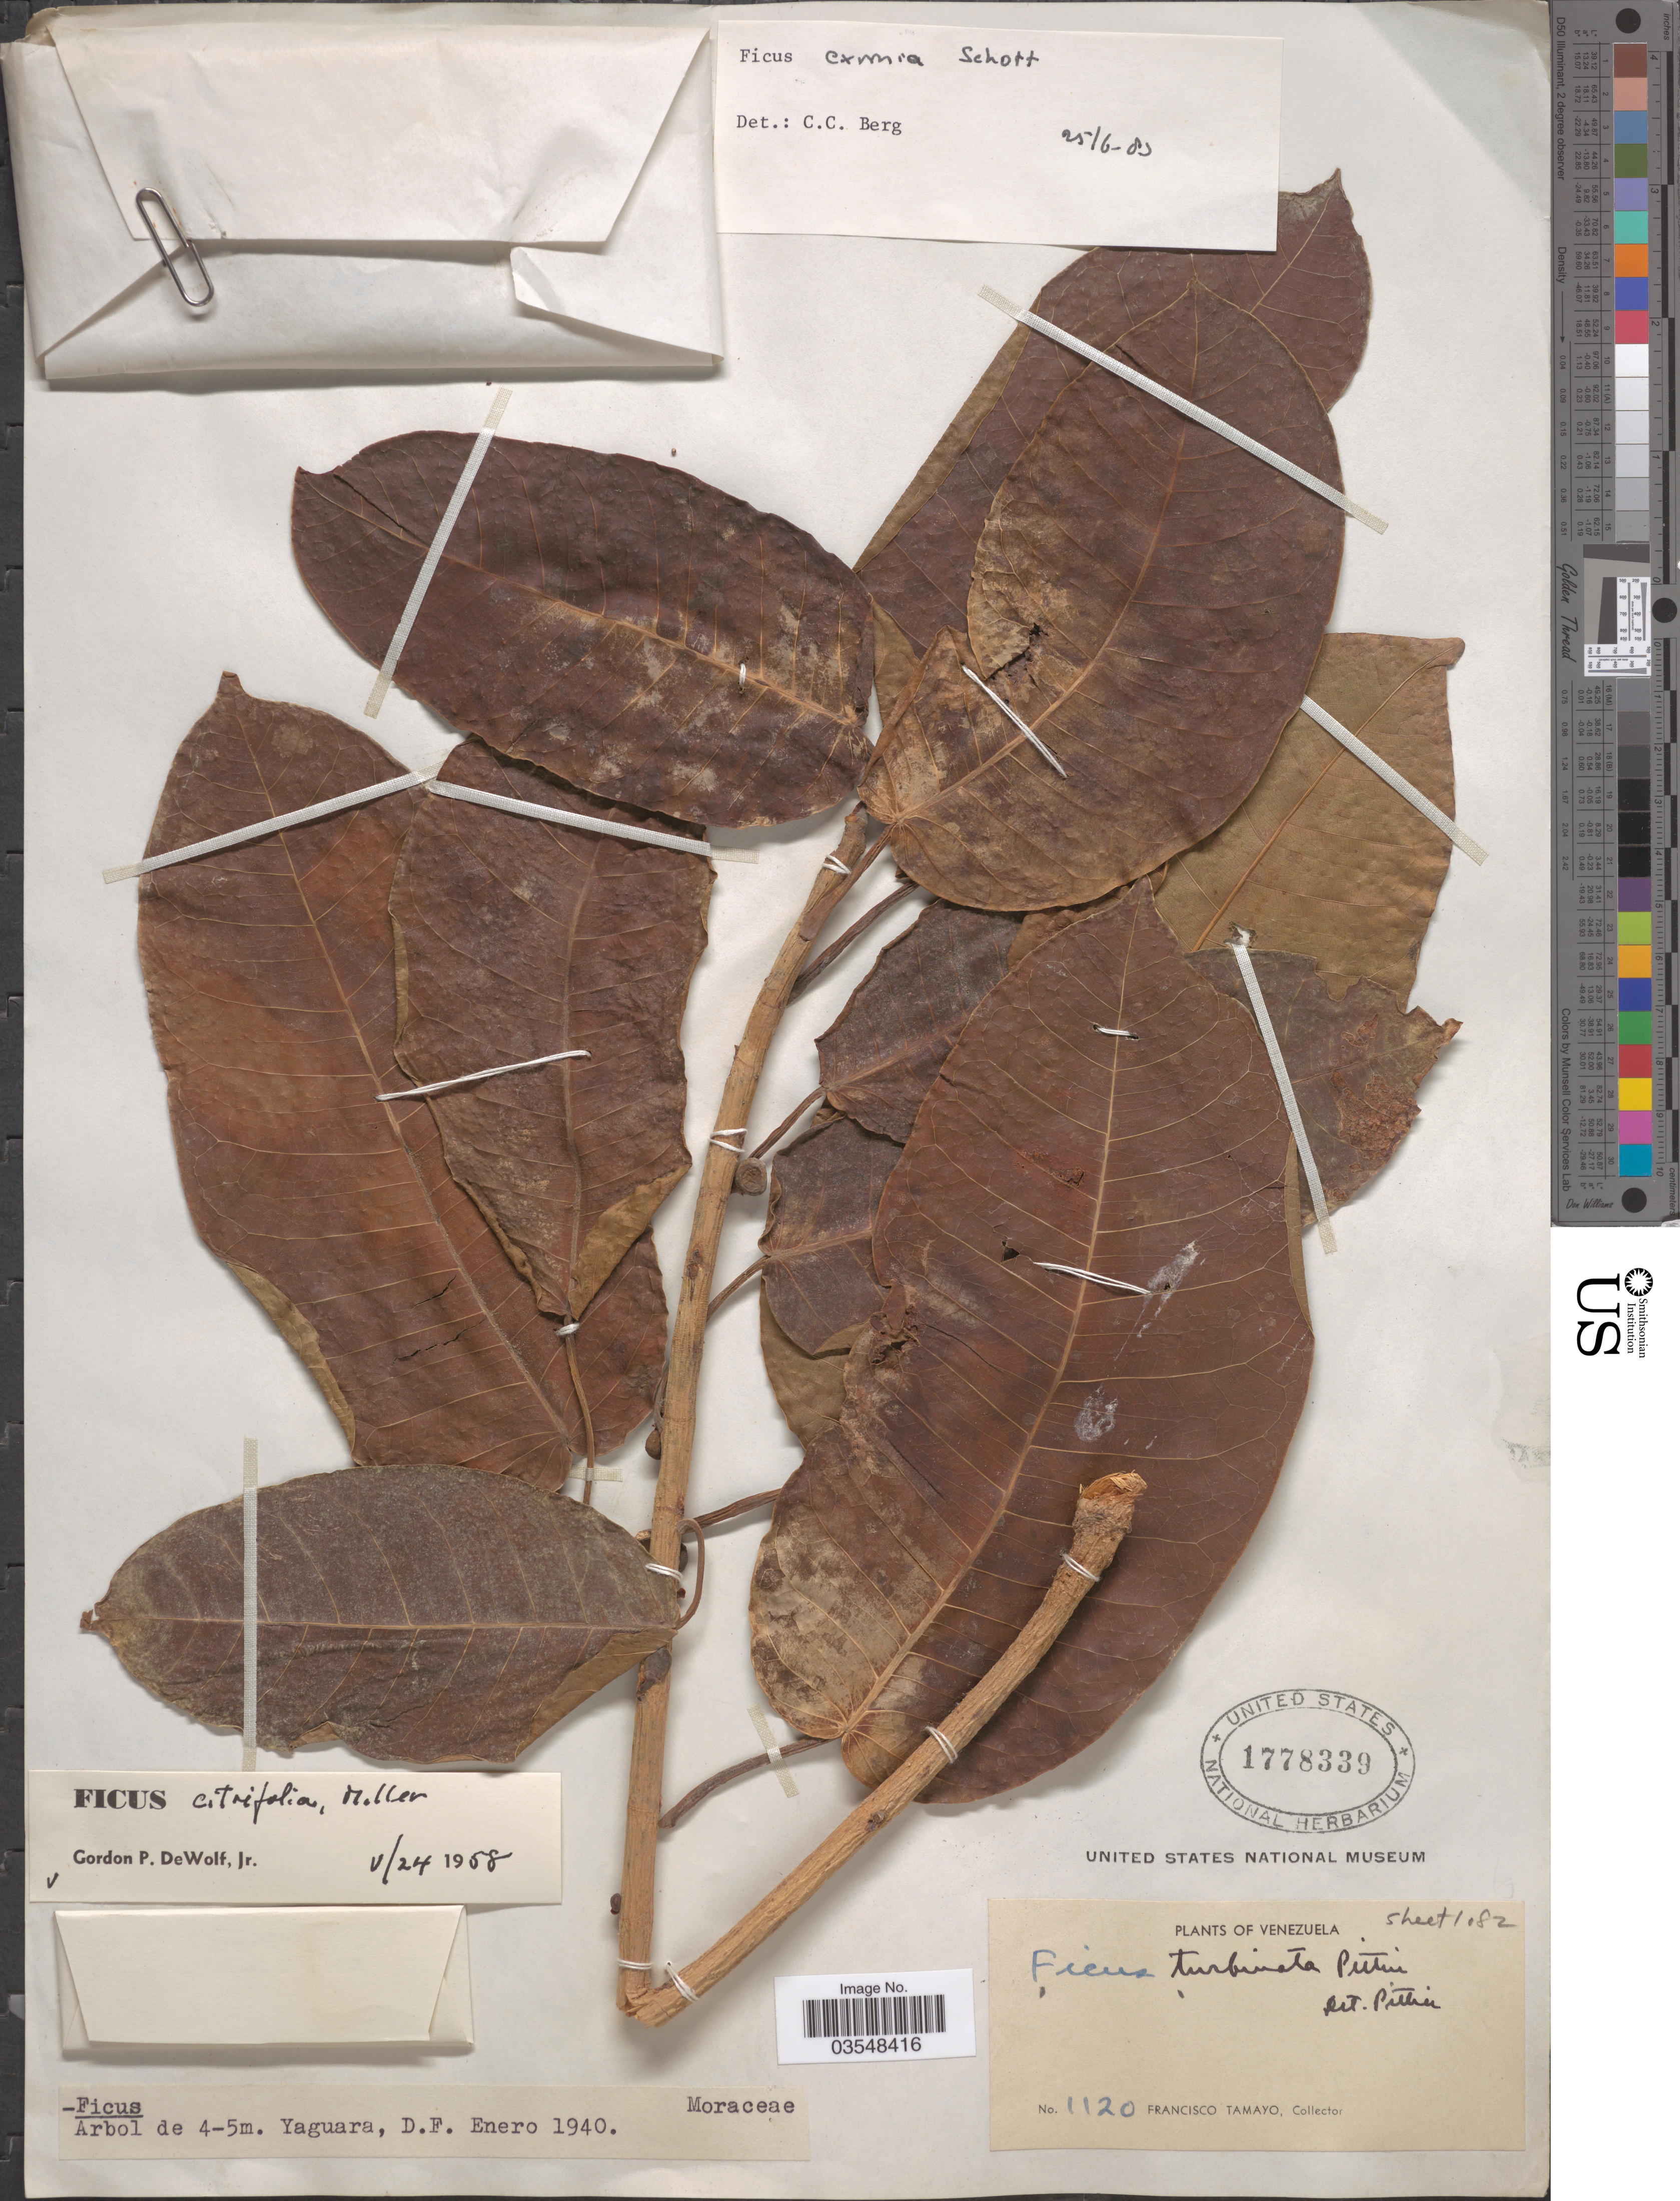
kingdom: Plantae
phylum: Tracheophyta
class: Magnoliopsida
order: Rosales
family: Moraceae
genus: Ficus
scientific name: Ficus eximia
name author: Schott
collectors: F. Tamayo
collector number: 1120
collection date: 1940-01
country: Venezuela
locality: Yaguara, D.F.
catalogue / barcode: US 1778339